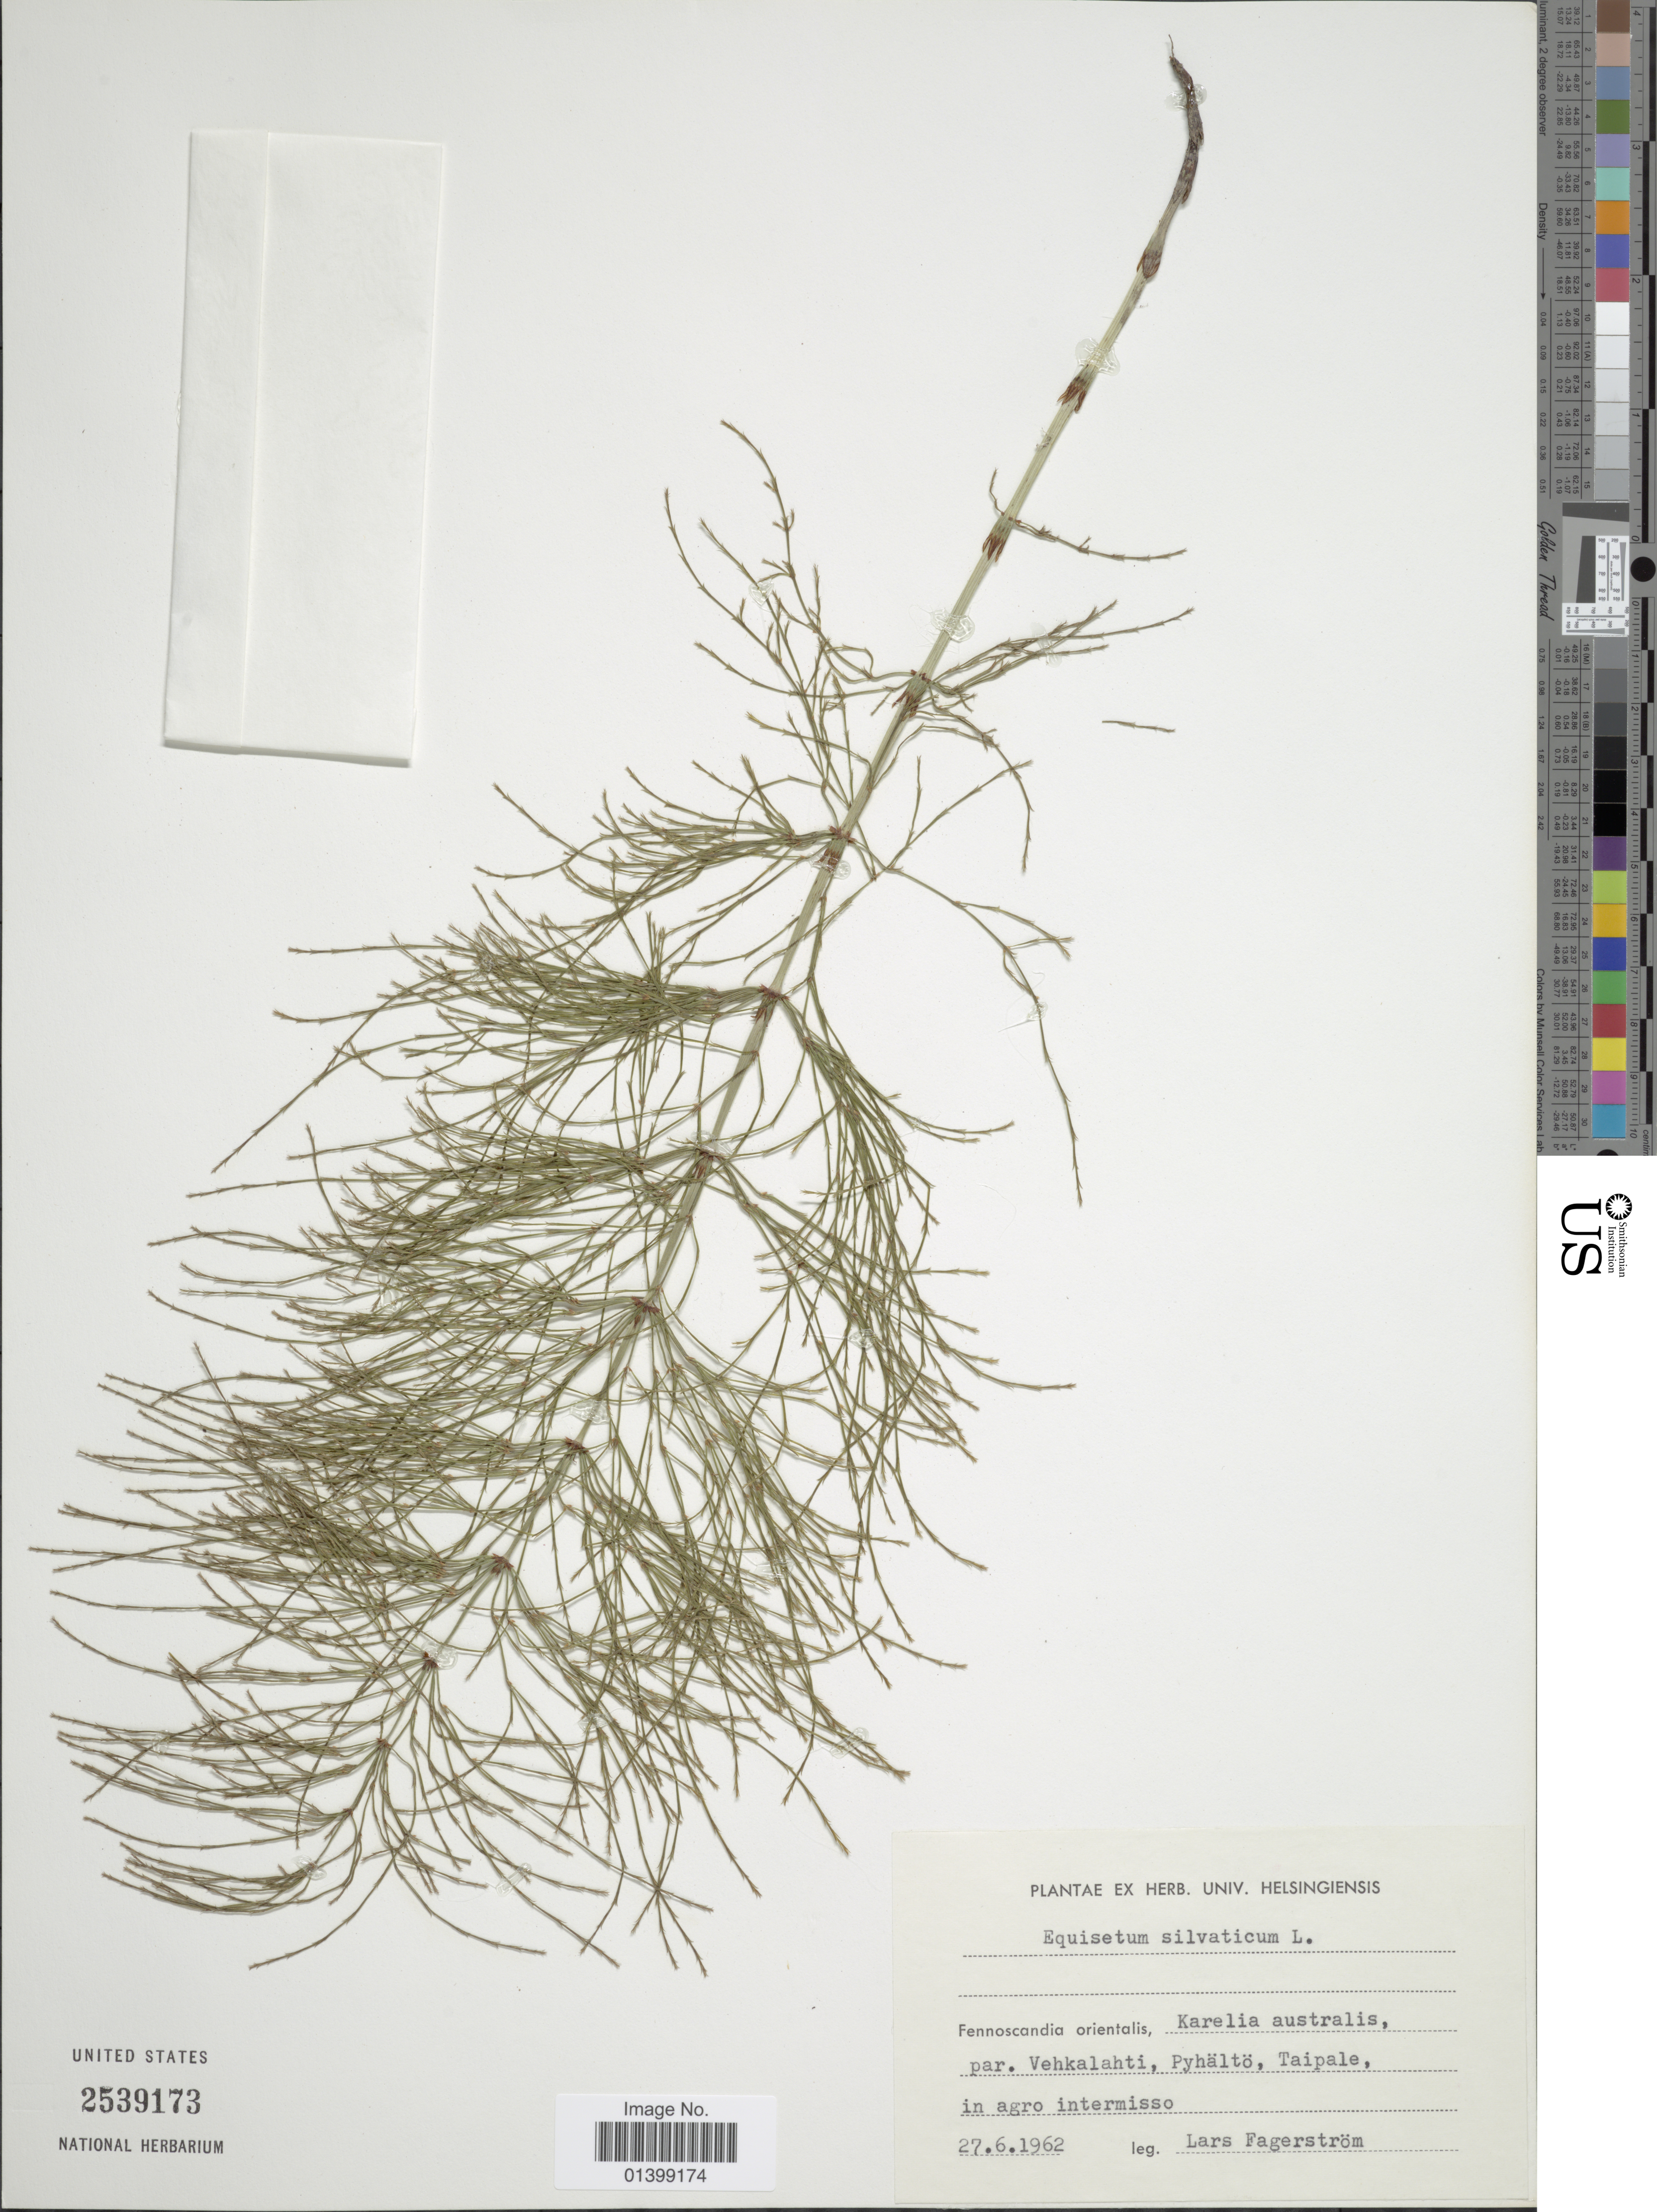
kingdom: Plantae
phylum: Tracheophyta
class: Polypodiopsida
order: Equisetales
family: Equisetaceae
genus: Equisetum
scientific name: Equisetum sylvaticum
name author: L.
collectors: L. Fagerstrom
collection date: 1962-06-27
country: Finland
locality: Fennoscandia orientalis, Karelia australis, par. Vehkalahti, Pyhältö, Taipale, in agro intermisso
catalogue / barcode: US 2539173